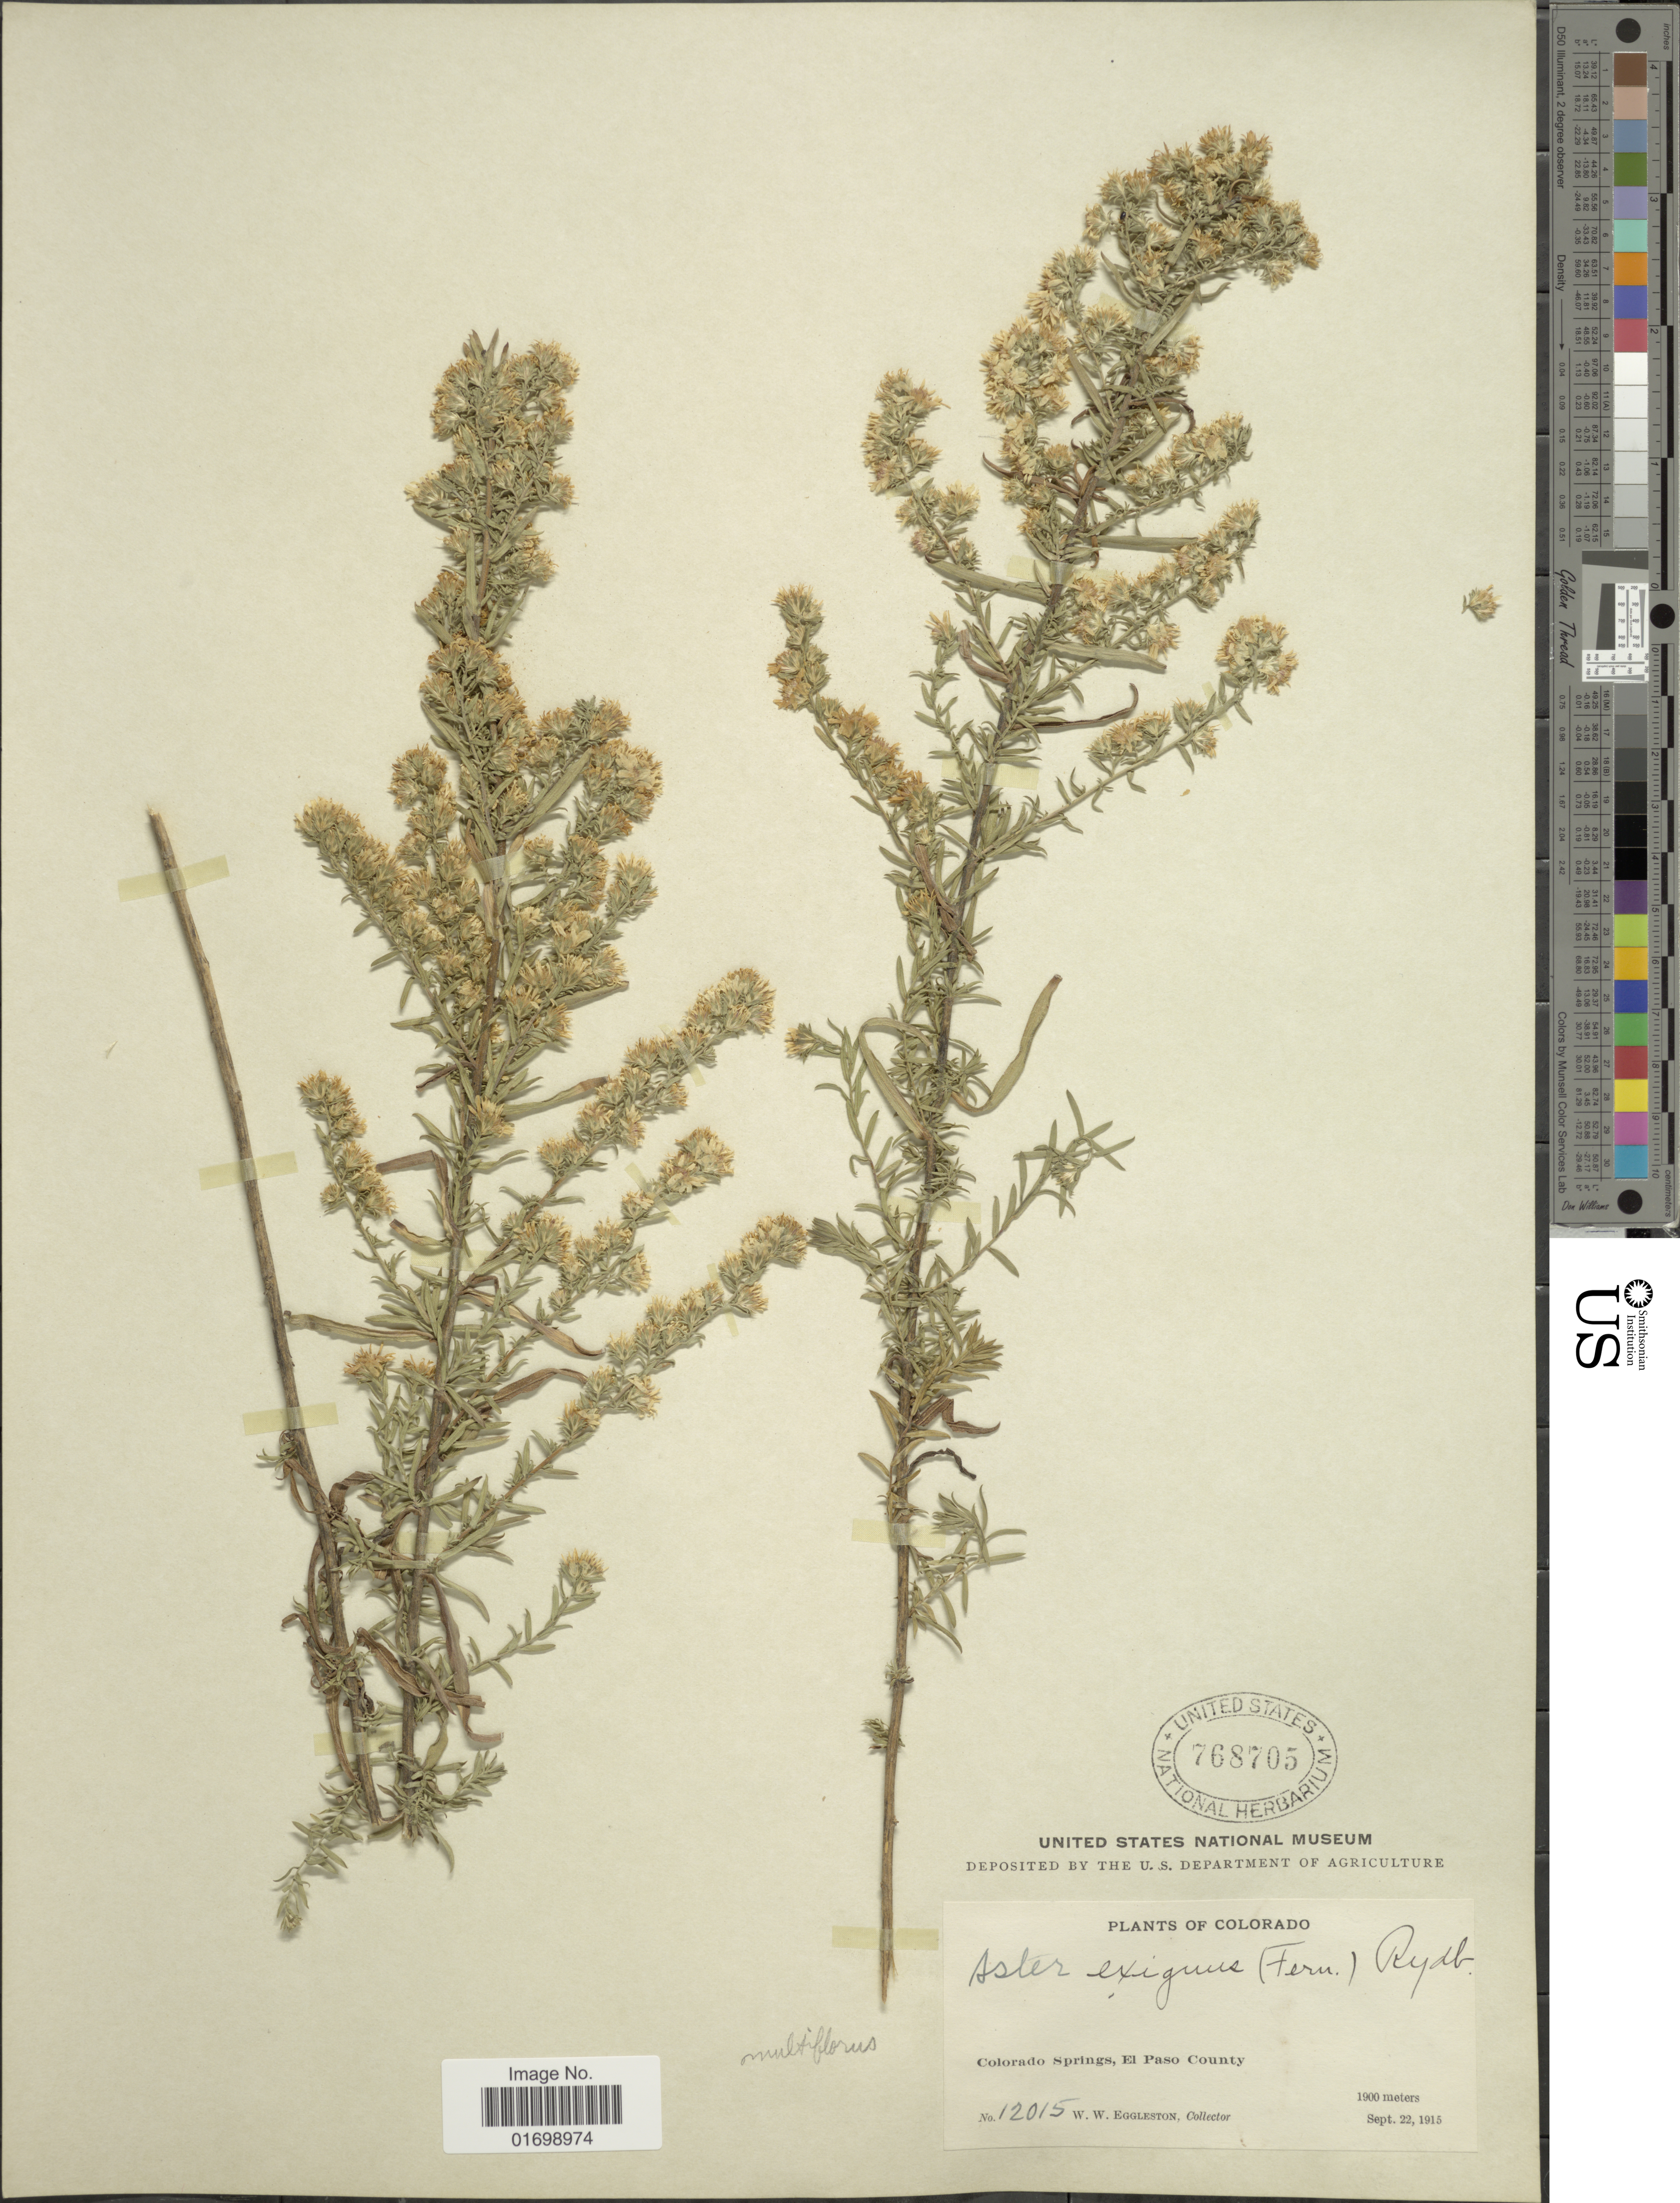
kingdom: Plantae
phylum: Tracheophyta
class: Magnoliopsida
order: Asterales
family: Asteraceae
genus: Symphyotrichum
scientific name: Symphyotrichum ericoides var. ericoides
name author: (L.) G.L. Nesom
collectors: W. W. Eggleston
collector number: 12015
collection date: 1915-09-22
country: United States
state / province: Colorado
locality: Colorado Springs, El Paso County.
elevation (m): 1900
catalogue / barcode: US 768705